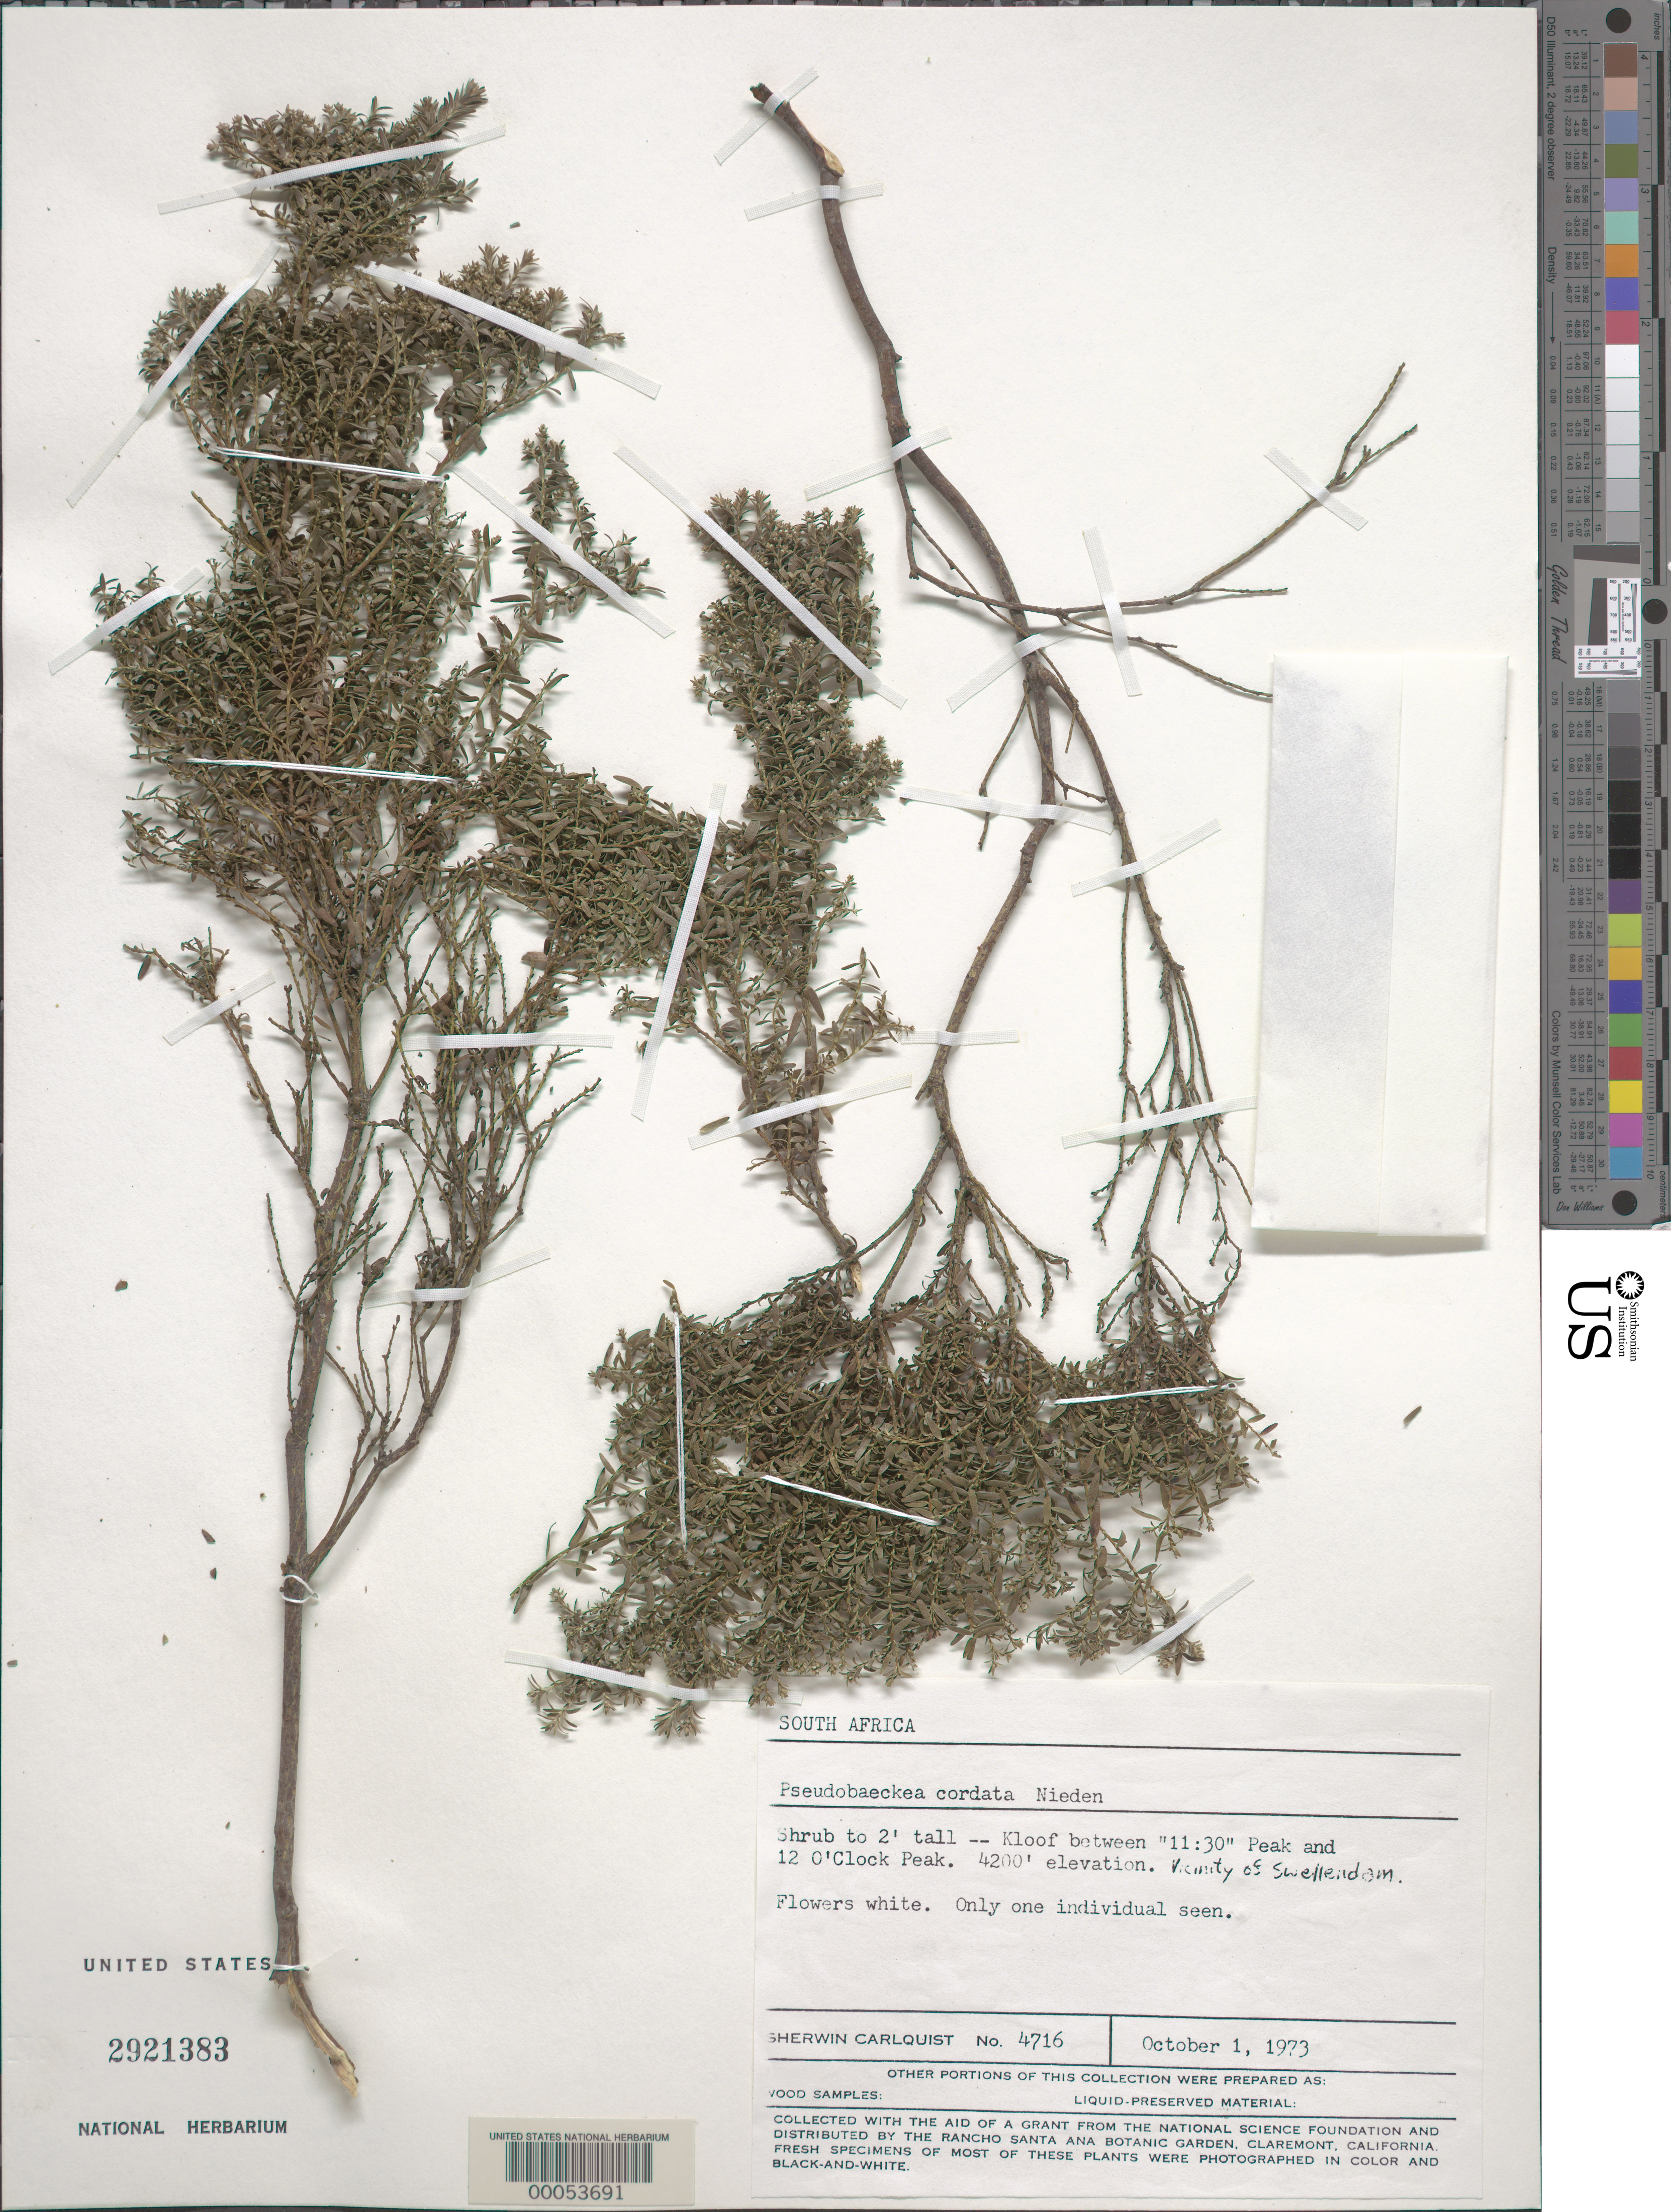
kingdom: Plantae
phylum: Tracheophyta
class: Magnoliopsida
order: Bruniales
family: Bruniaceae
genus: Brunia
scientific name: Brunia cordata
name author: (Burm. f.) Walp.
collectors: S. Carlquist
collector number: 4716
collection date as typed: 01 Oct 1973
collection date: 1973-10-01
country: South Africa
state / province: Western Cape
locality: Swellendam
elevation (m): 1280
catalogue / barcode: US 2921383